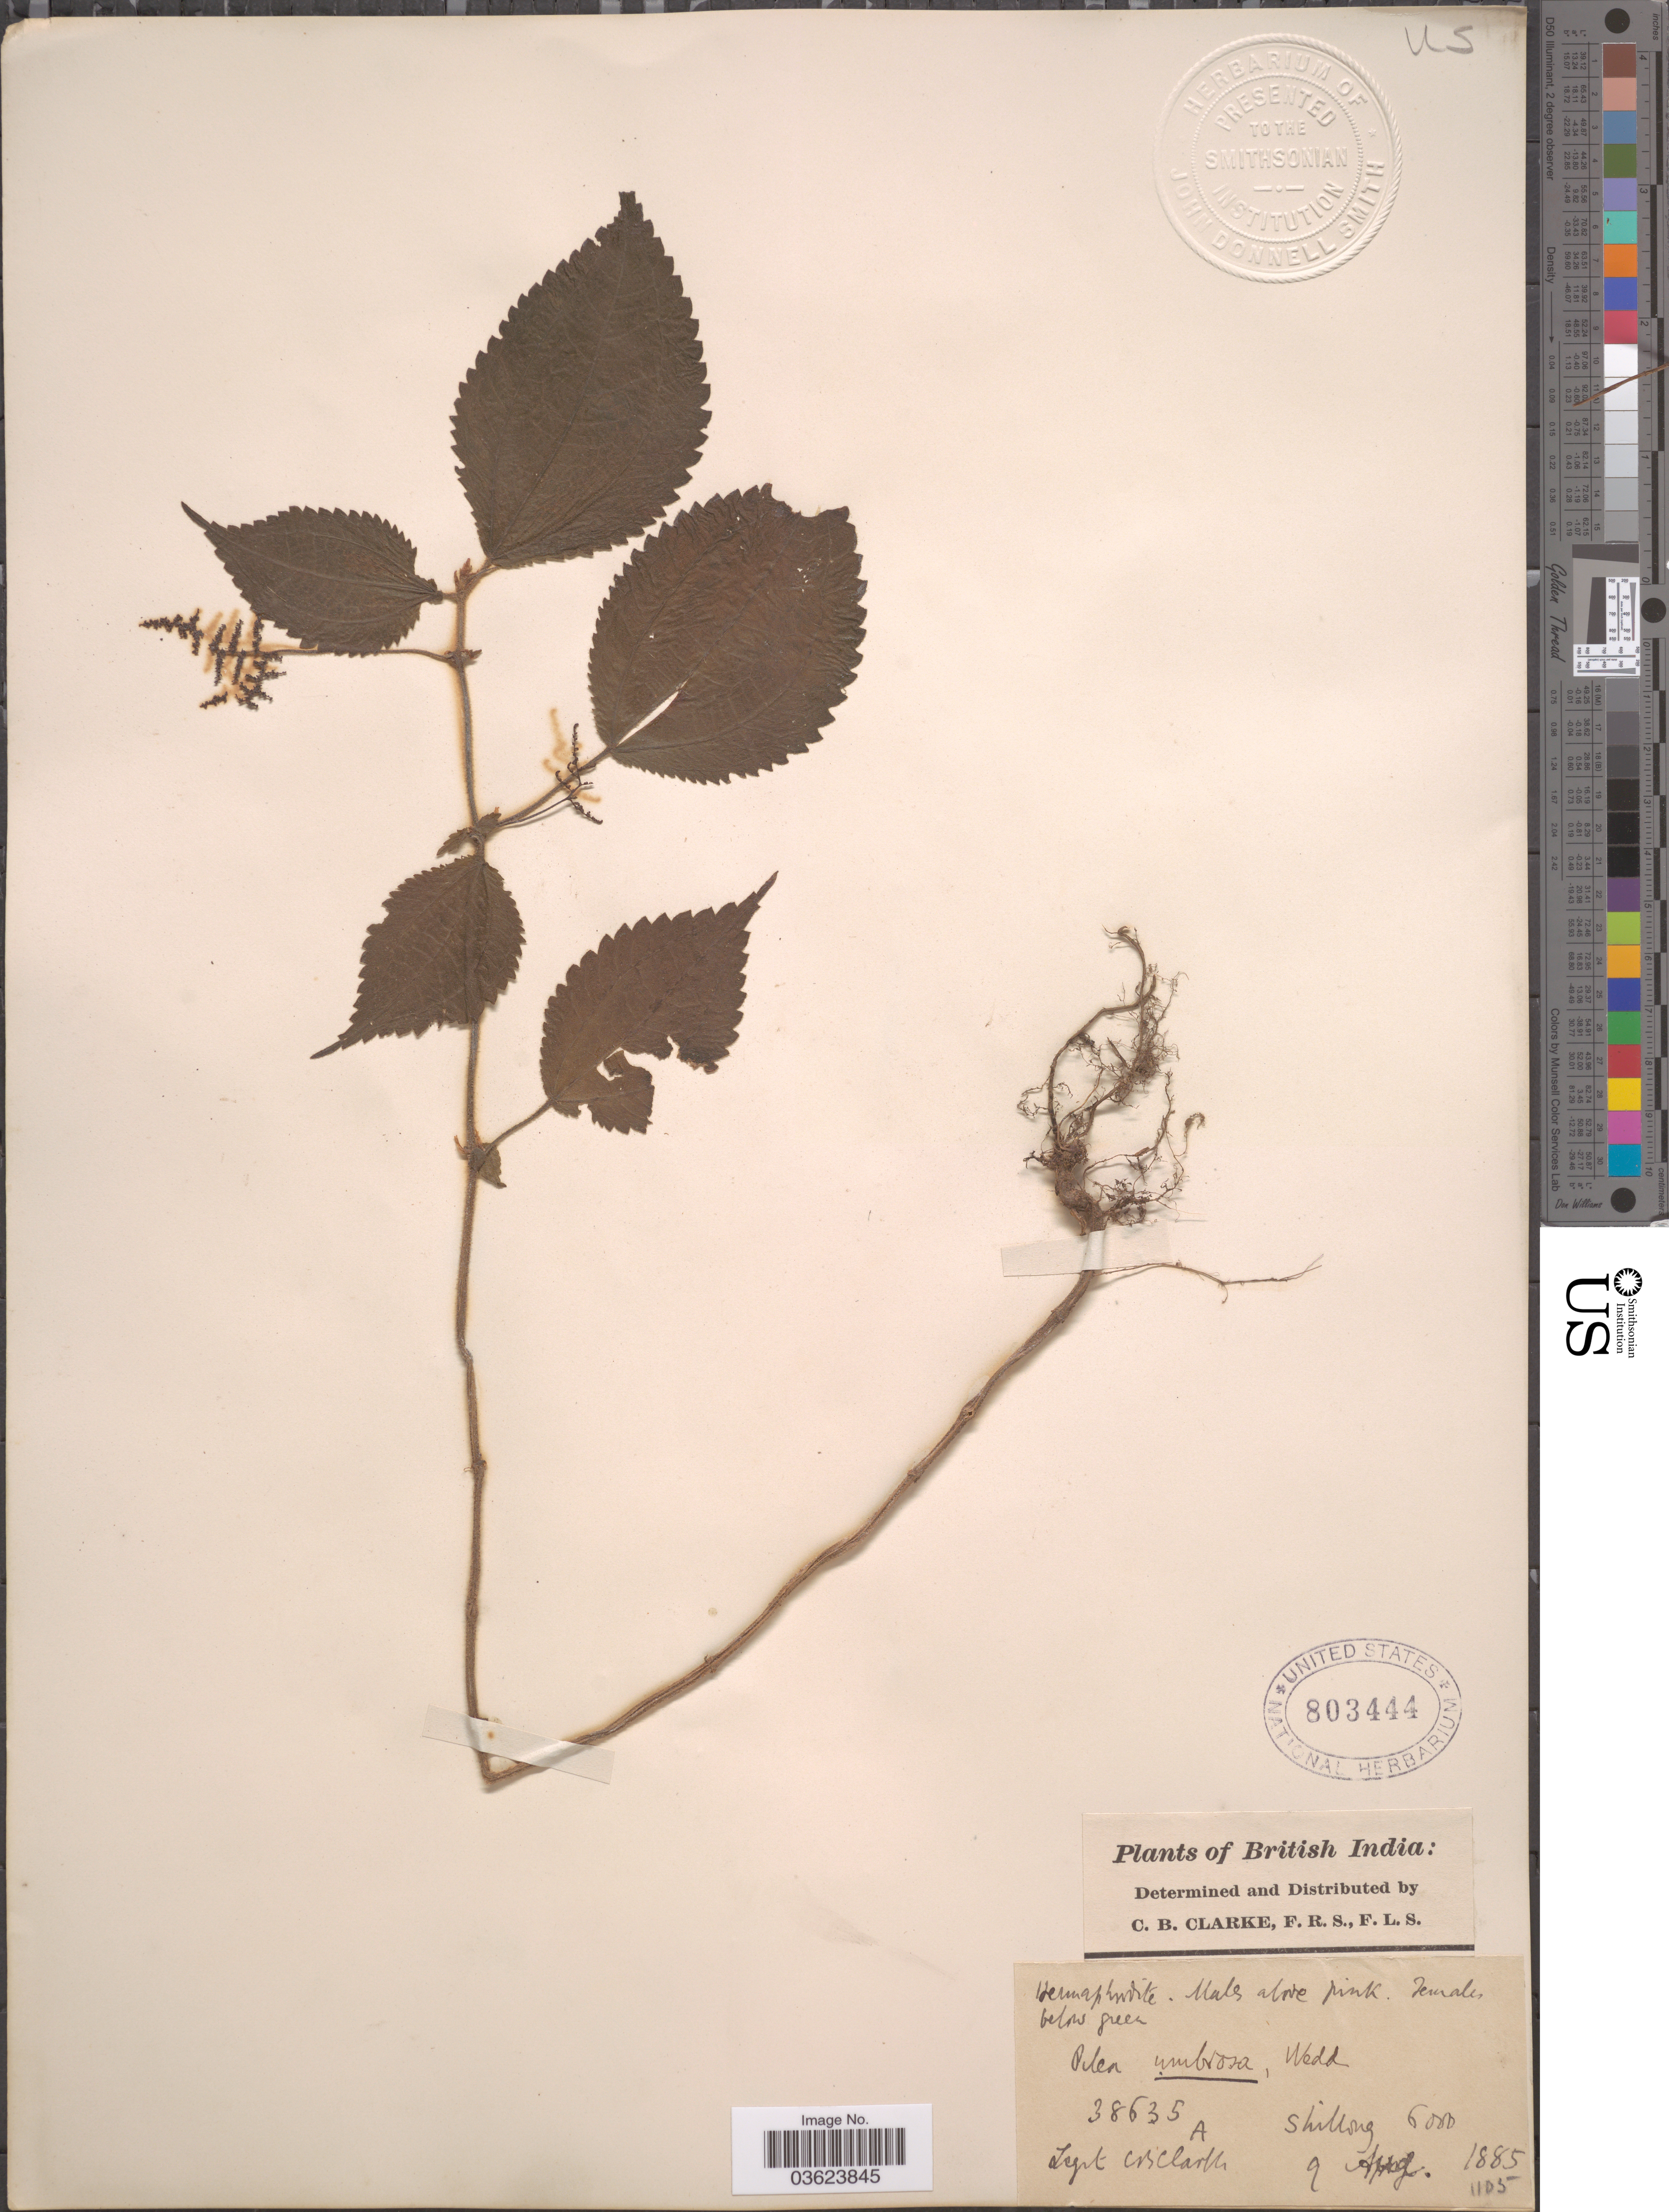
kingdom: Plantae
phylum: Tracheophyta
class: Magnoliopsida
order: Rosales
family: Urticaceae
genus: Pilea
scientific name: Pilea umbrosa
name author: Blume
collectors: C. B. Clarke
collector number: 38635A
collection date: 1885-08-09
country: India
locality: British India. Shillong.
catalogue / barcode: US 803444